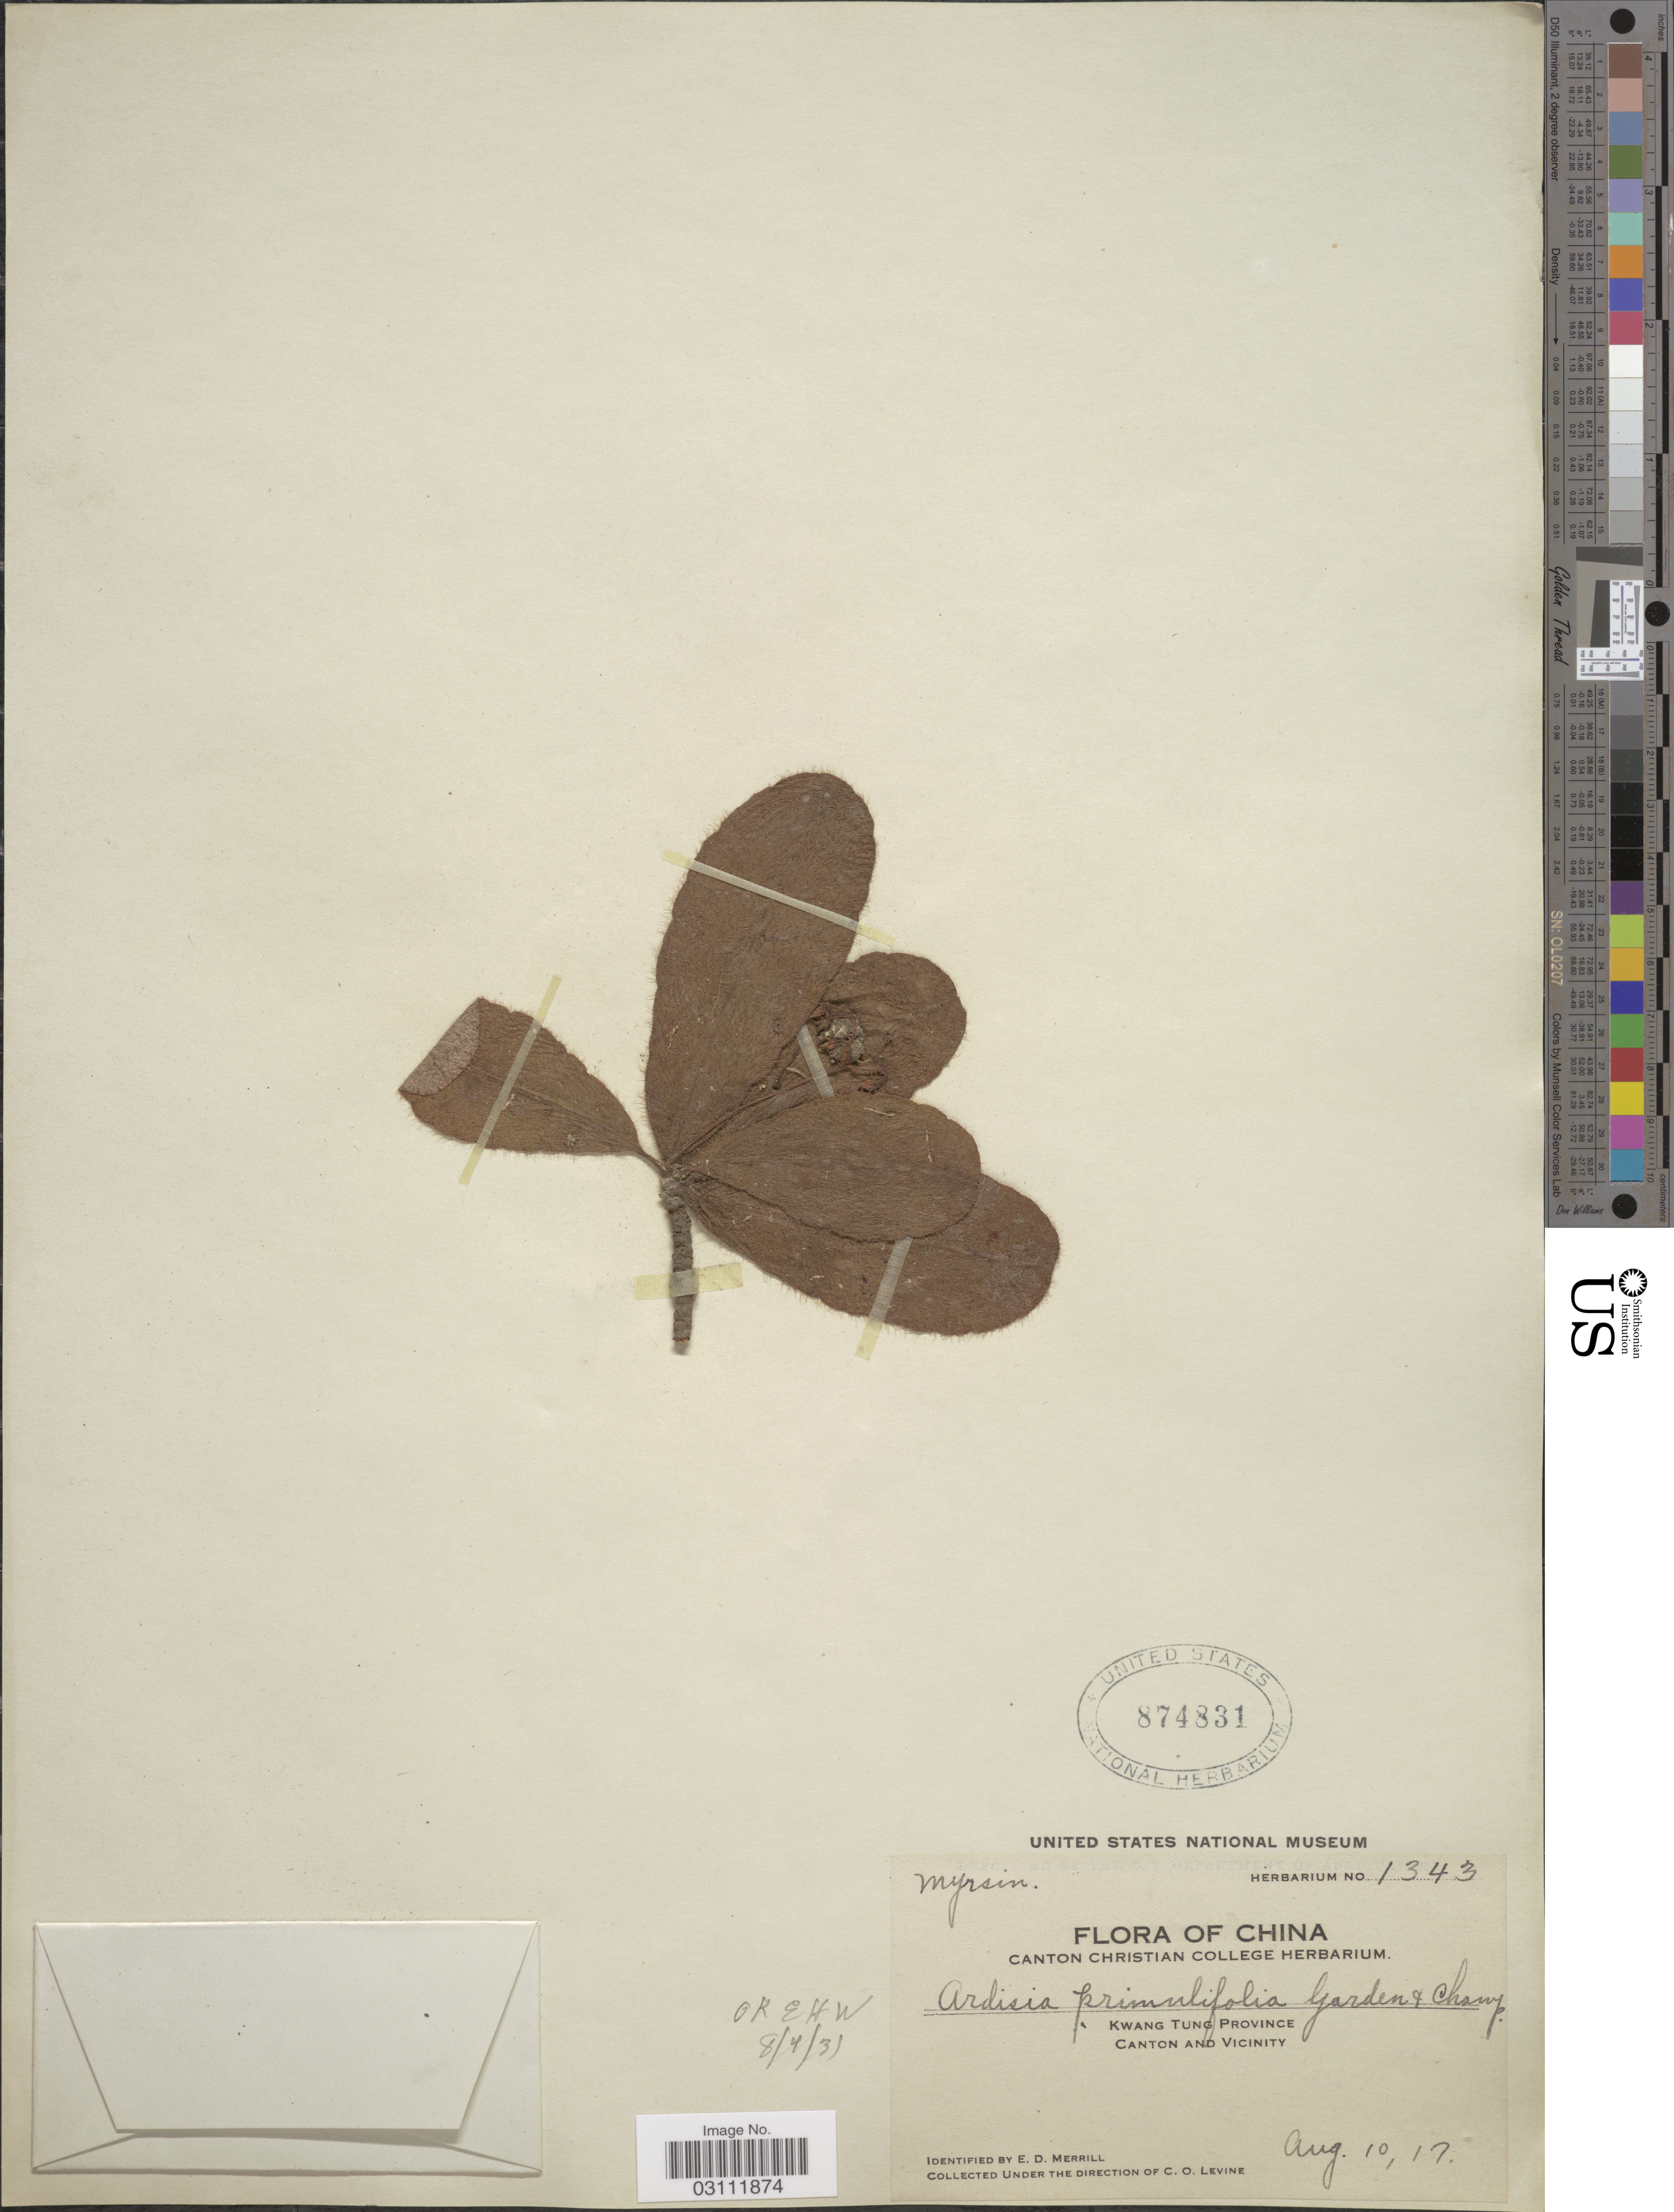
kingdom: Plantae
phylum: Tracheophyta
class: Magnoliopsida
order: Ericales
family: Primulaceae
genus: Ardisia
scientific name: Ardisia primulifolia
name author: Gardner & Champ.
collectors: C. O. Levine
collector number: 1343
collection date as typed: Transcribed d/m/y: 10/8/17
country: China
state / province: Guangdong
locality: Kwang Tung Province. Canton and Vicinity.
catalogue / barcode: US 874831